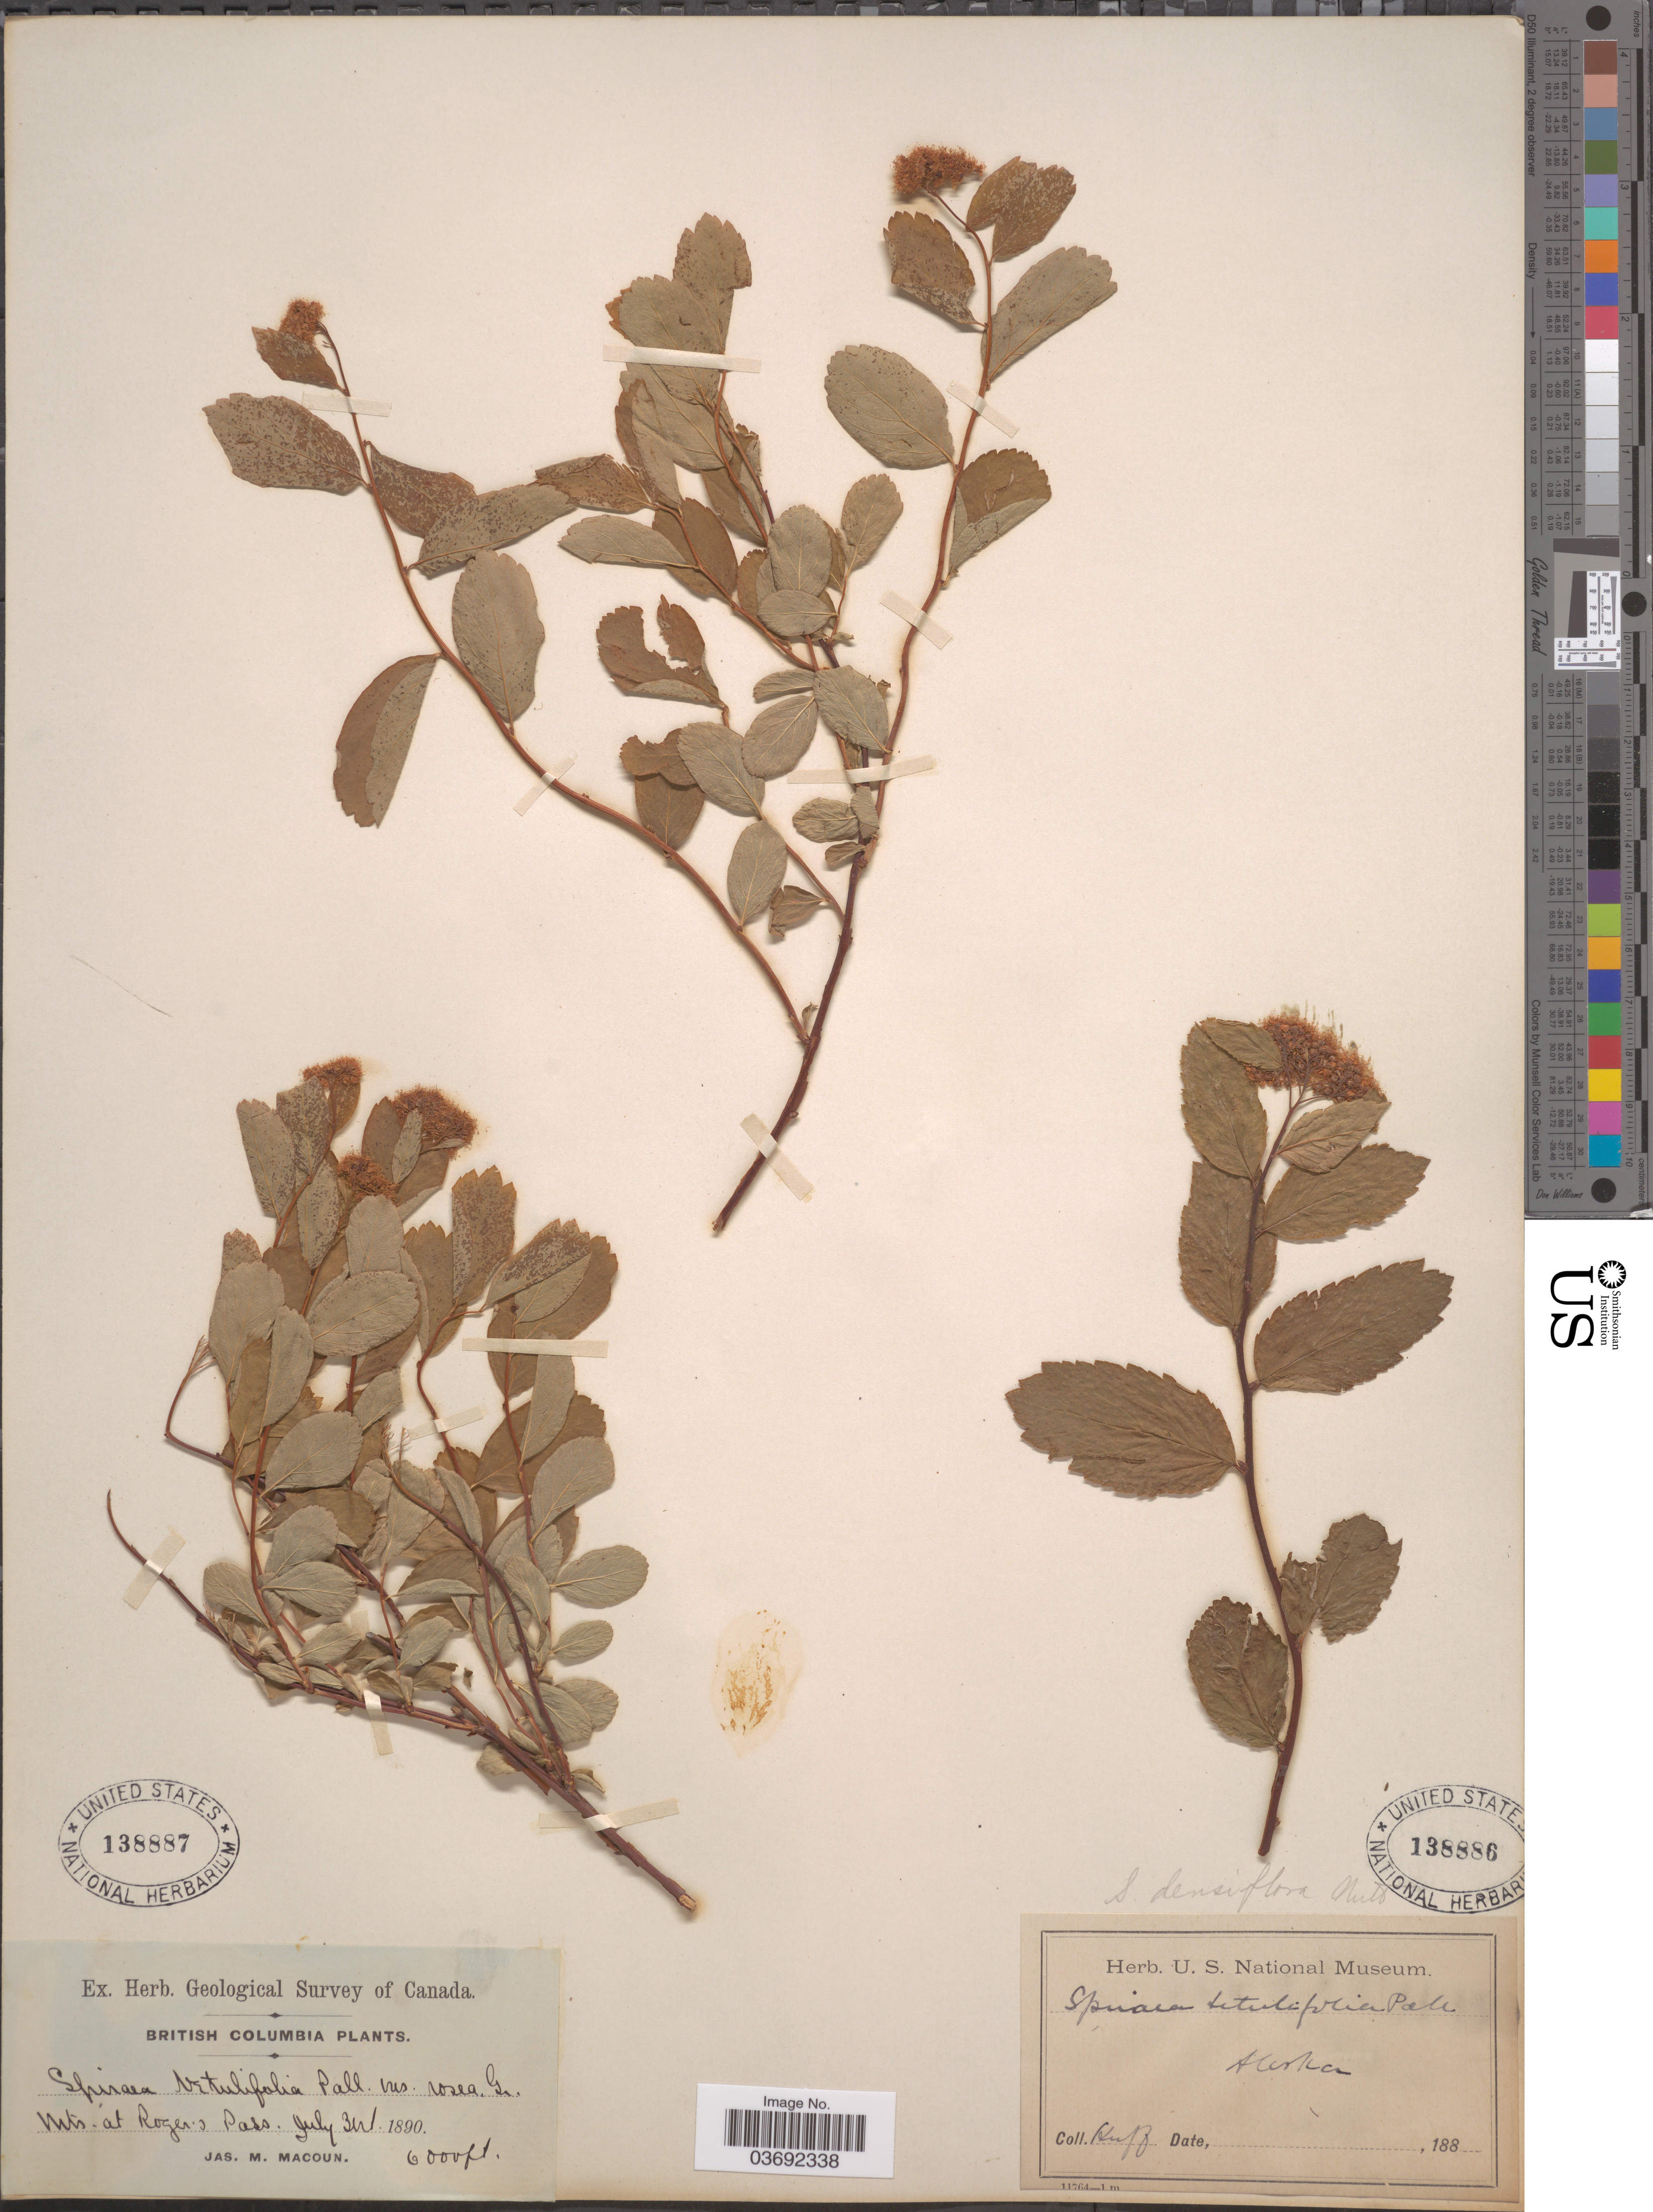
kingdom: Plantae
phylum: Tracheophyta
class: Magnoliopsida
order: Rosales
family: Rosaceae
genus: Spiraea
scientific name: Spiraea densiflora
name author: Nutt. ex Greenm.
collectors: J. M. Macoun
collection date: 1890-07-31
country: Canada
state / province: British Columbia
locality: Mts. at Roger's Pass.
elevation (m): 1829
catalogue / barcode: US 138887